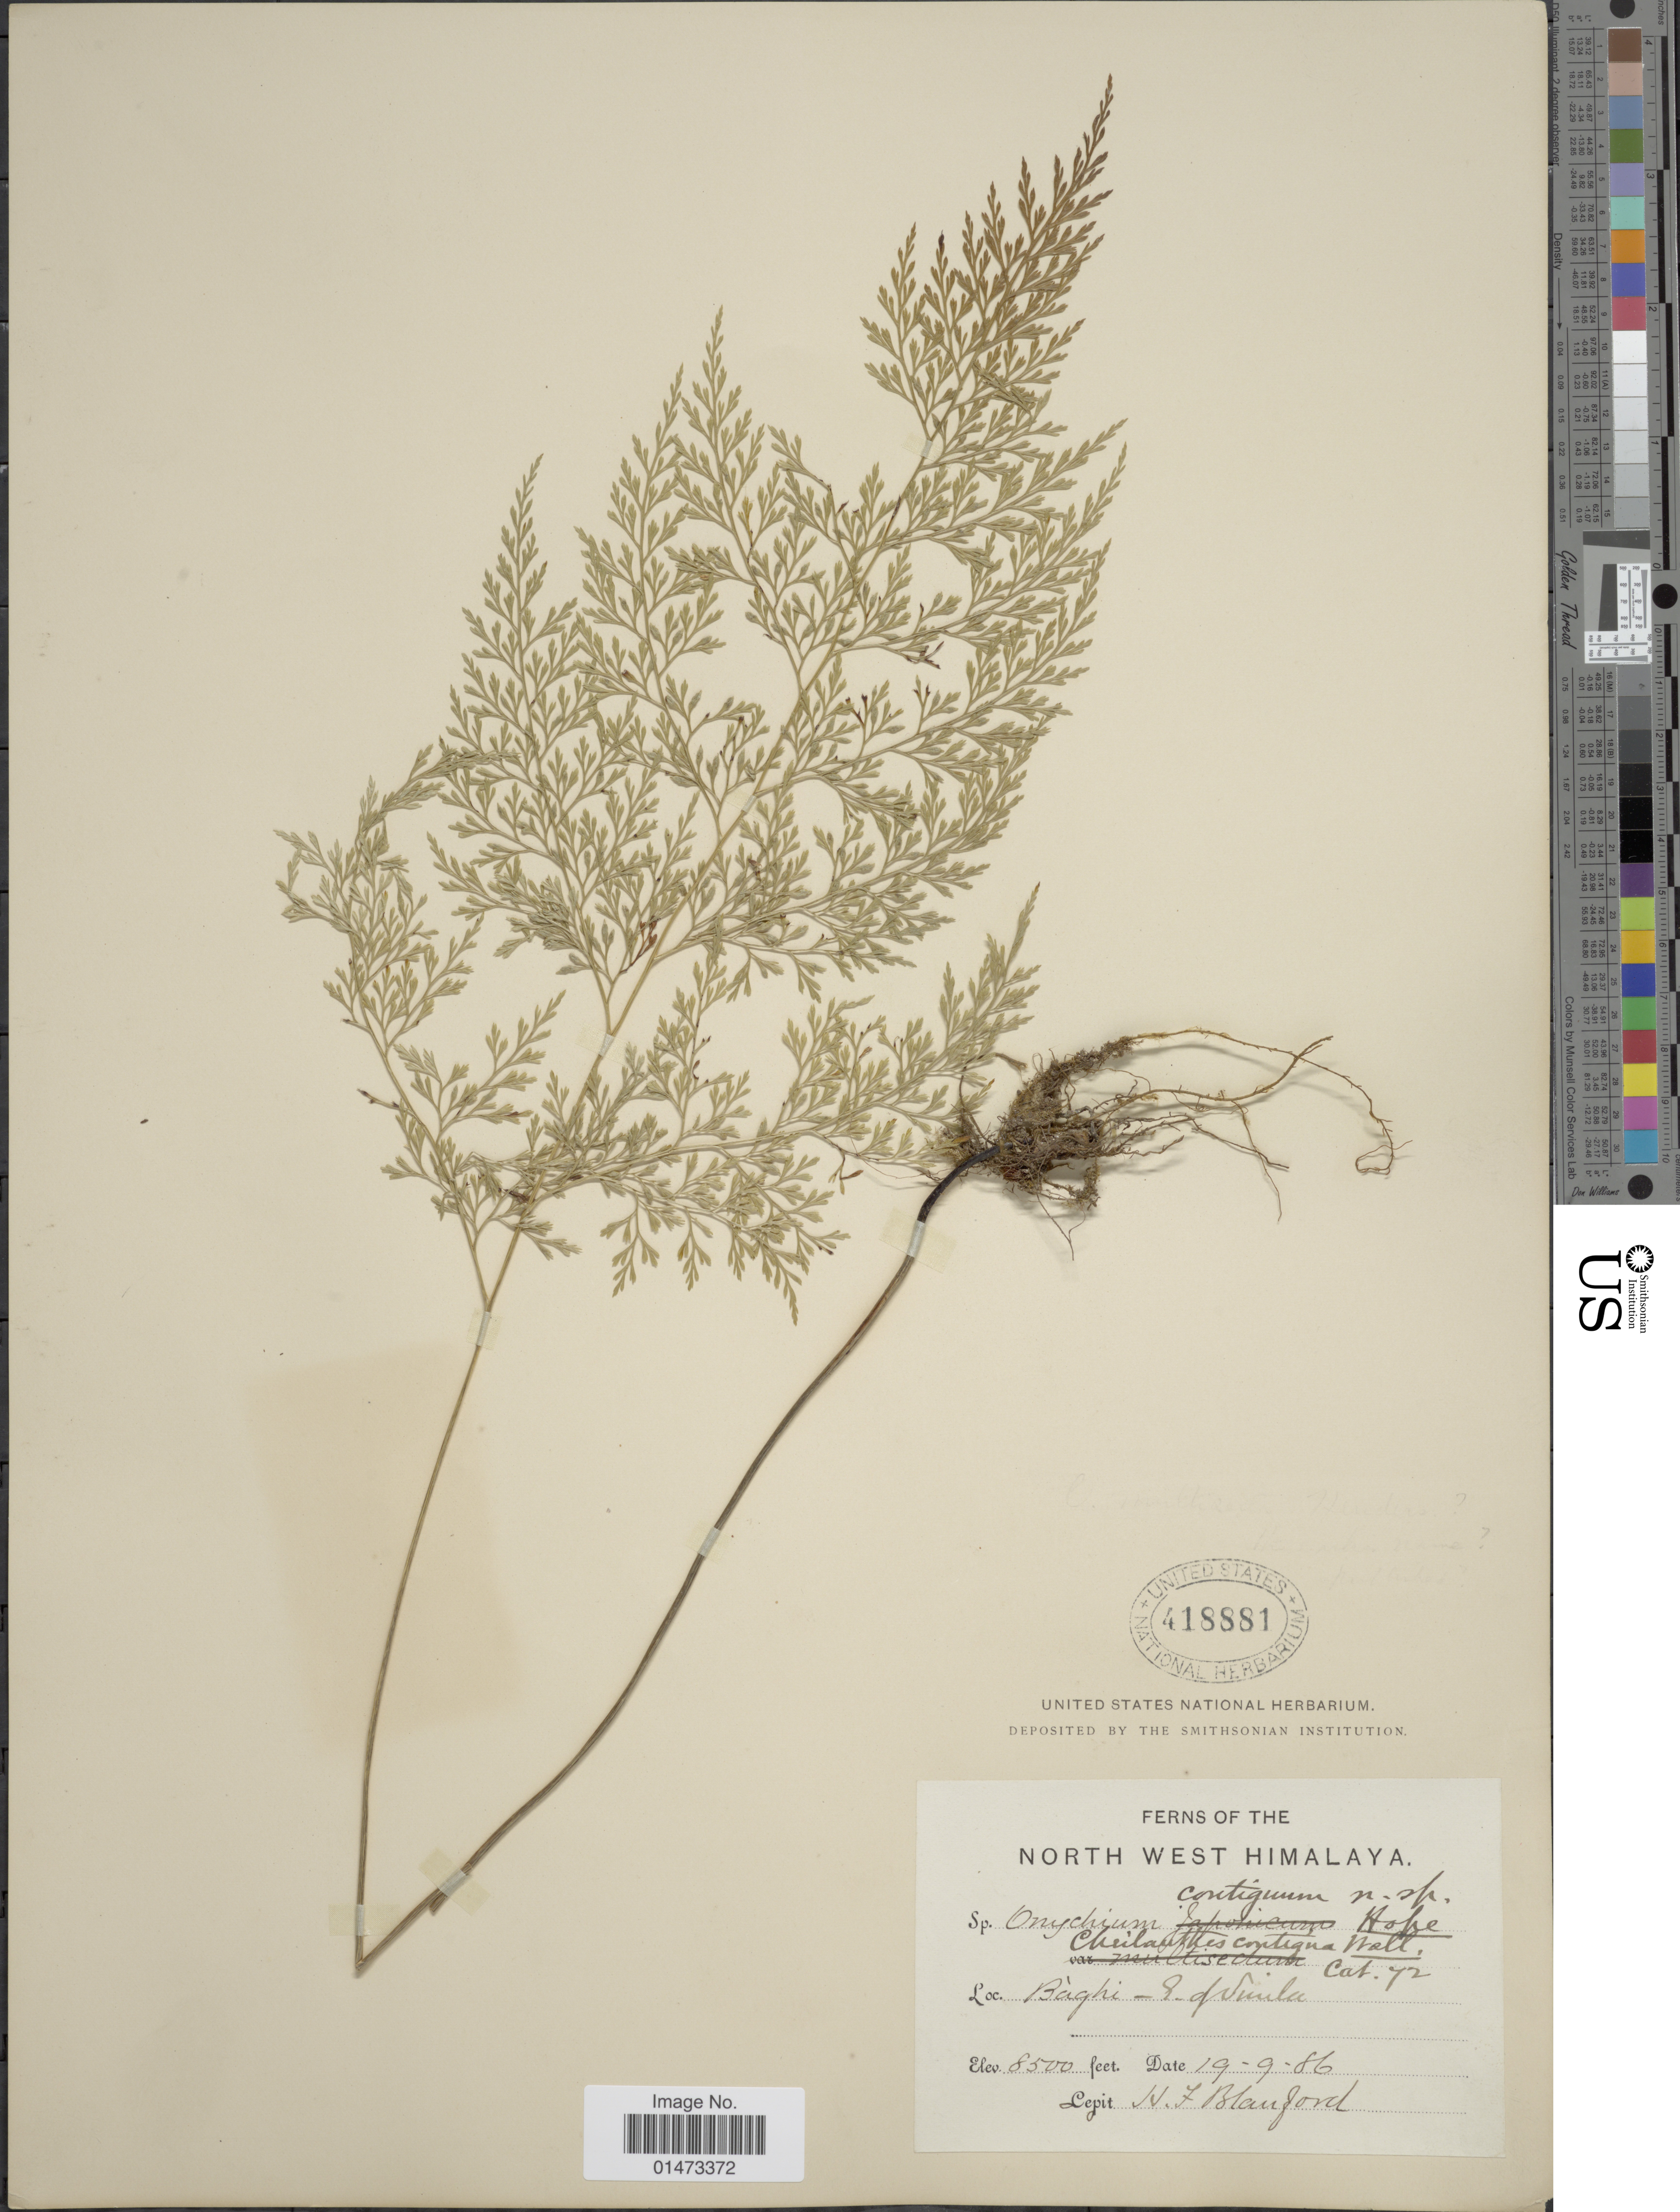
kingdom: Plantae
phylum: Tracheophyta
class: Polypodiopsida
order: Polypodiales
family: Pteridaceae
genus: Onychium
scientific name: Onychium contiguum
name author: Wall. ex C. Hope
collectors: H. Blanford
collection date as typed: Transcribed d/m/y: 19/9/86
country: India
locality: North west Himalaya, Bághi- E. of Simla.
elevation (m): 2591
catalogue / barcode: US 418881